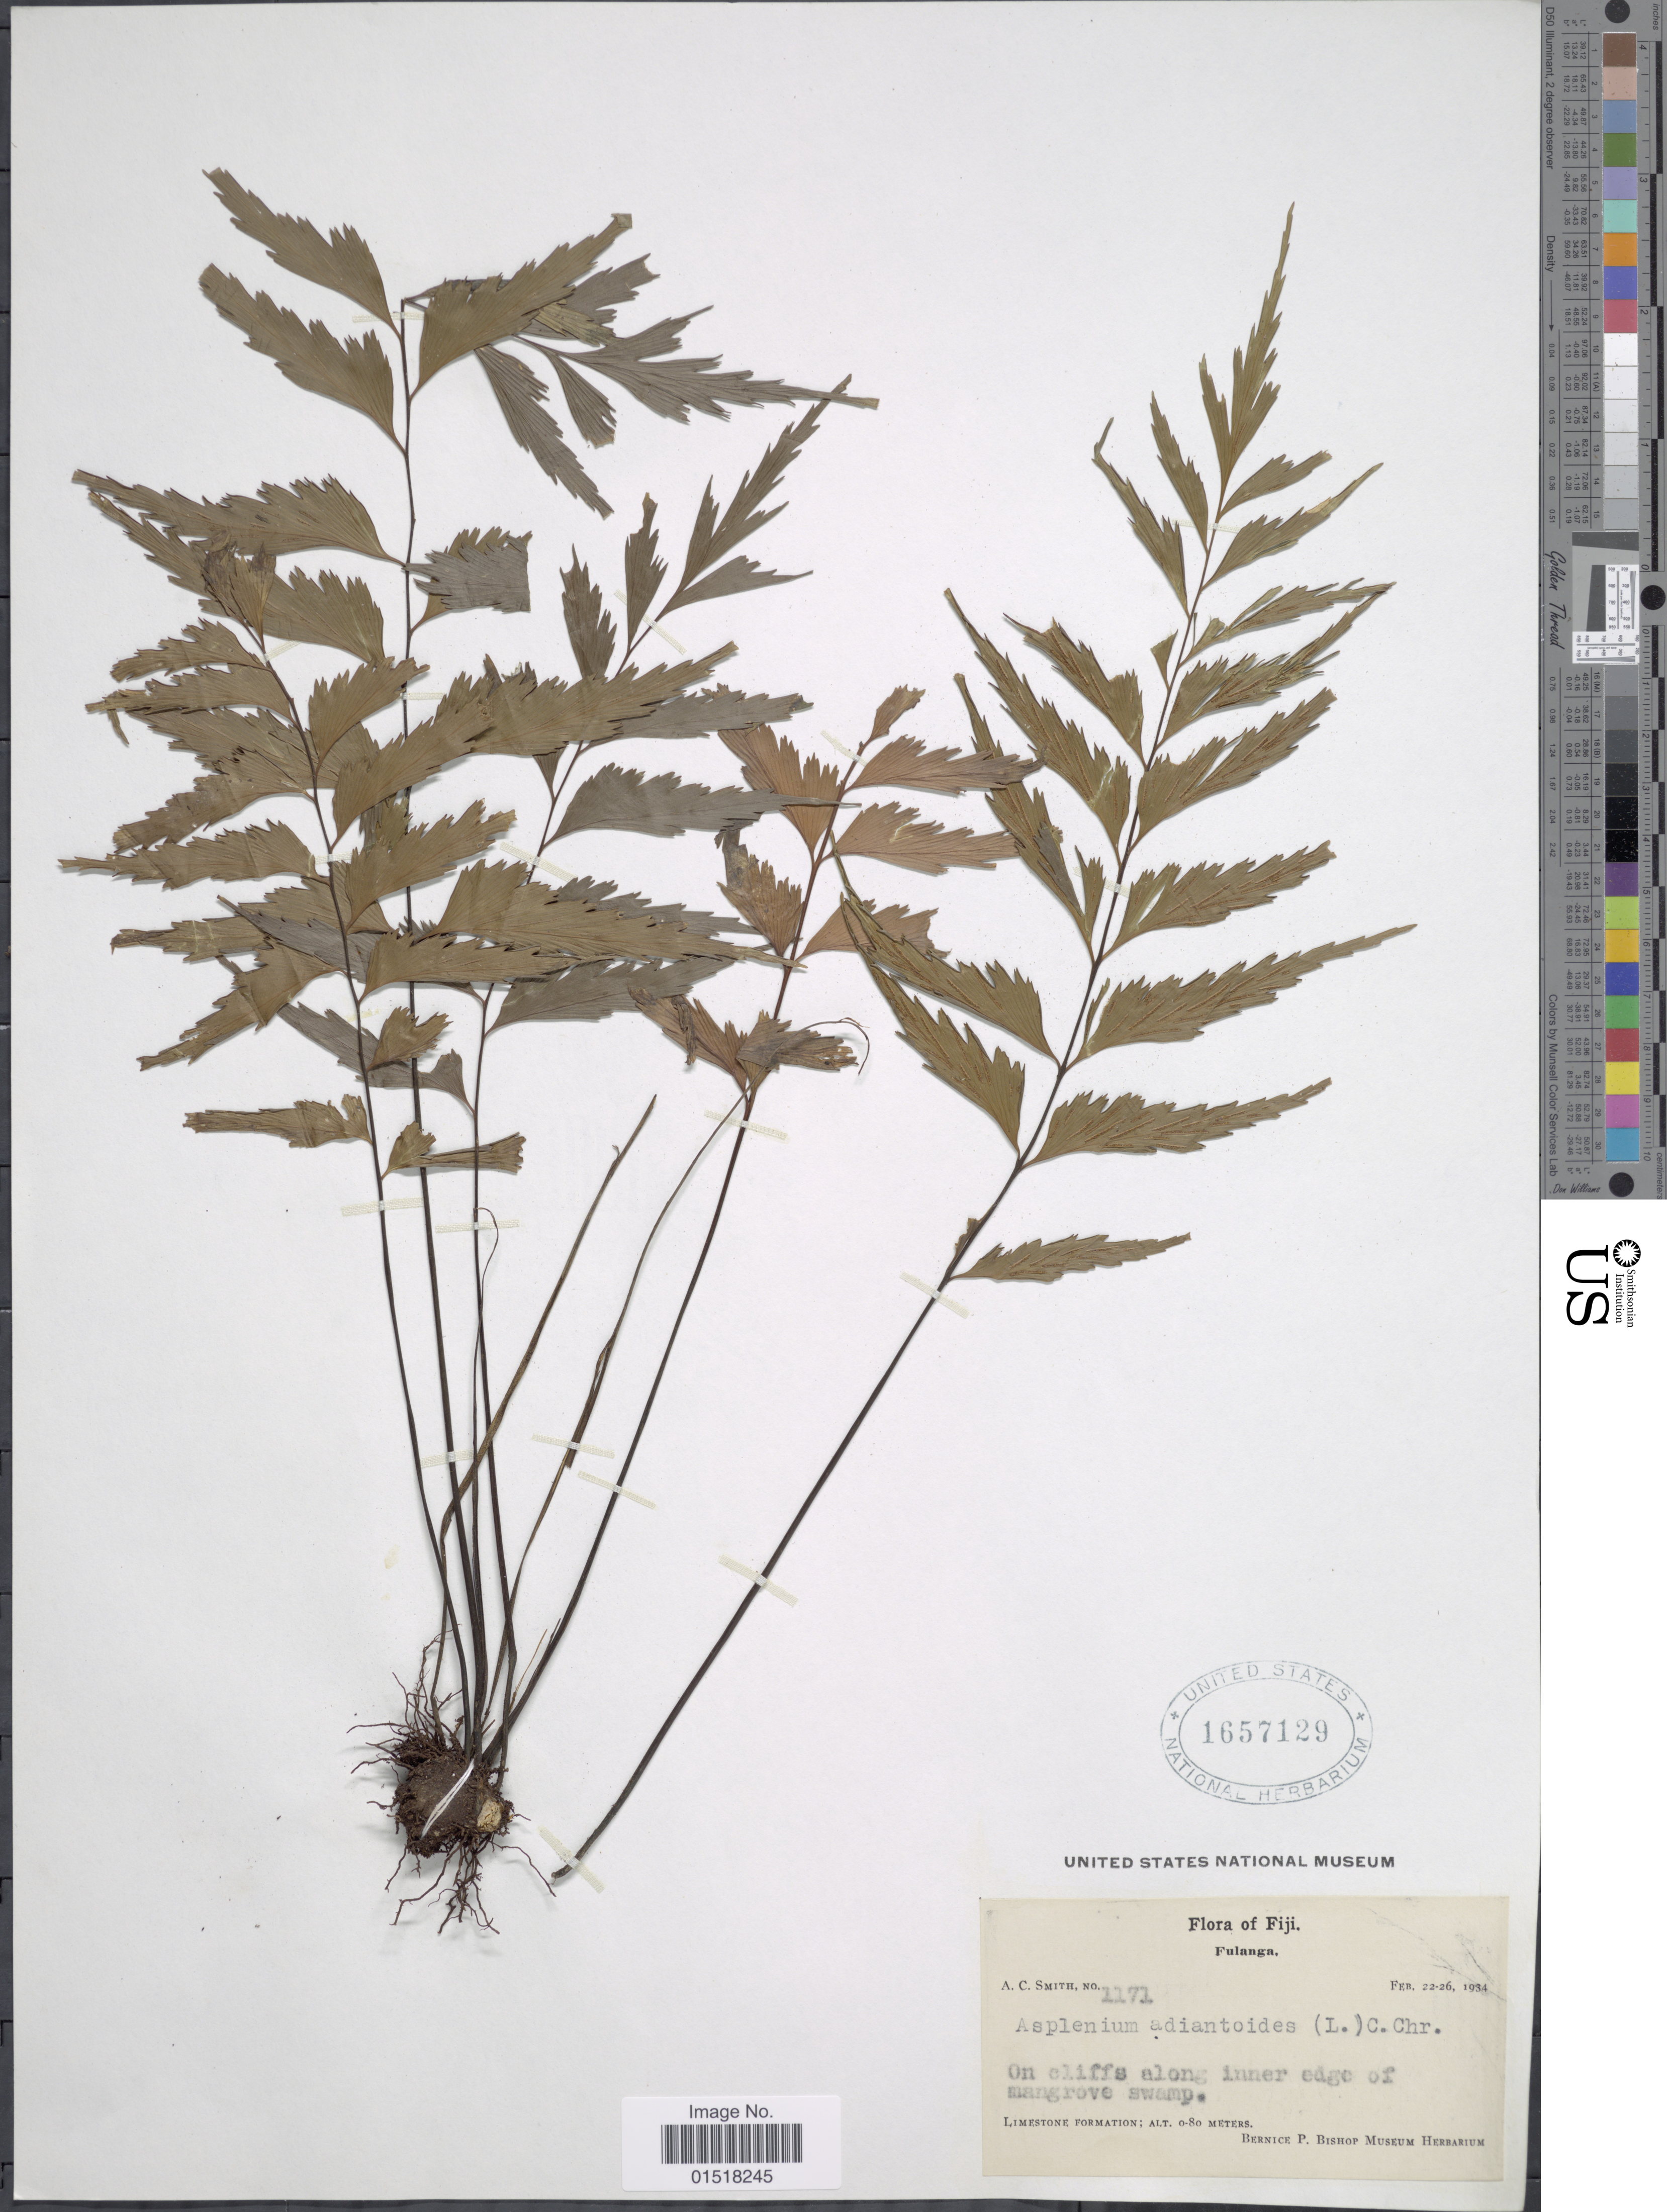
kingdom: Plantae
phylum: Tracheophyta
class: Polypodiopsida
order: Polypodiales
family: Aspleniaceae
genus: Asplenium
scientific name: Asplenium polyodon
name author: G. Forst.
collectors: A. C. Smith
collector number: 1171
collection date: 1934-02-22/1934-02-26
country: Fiji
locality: Fulanga. On cliffs along inner edge of mangrove swamp. Limestone Formation.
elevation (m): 0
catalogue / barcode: US 1657129